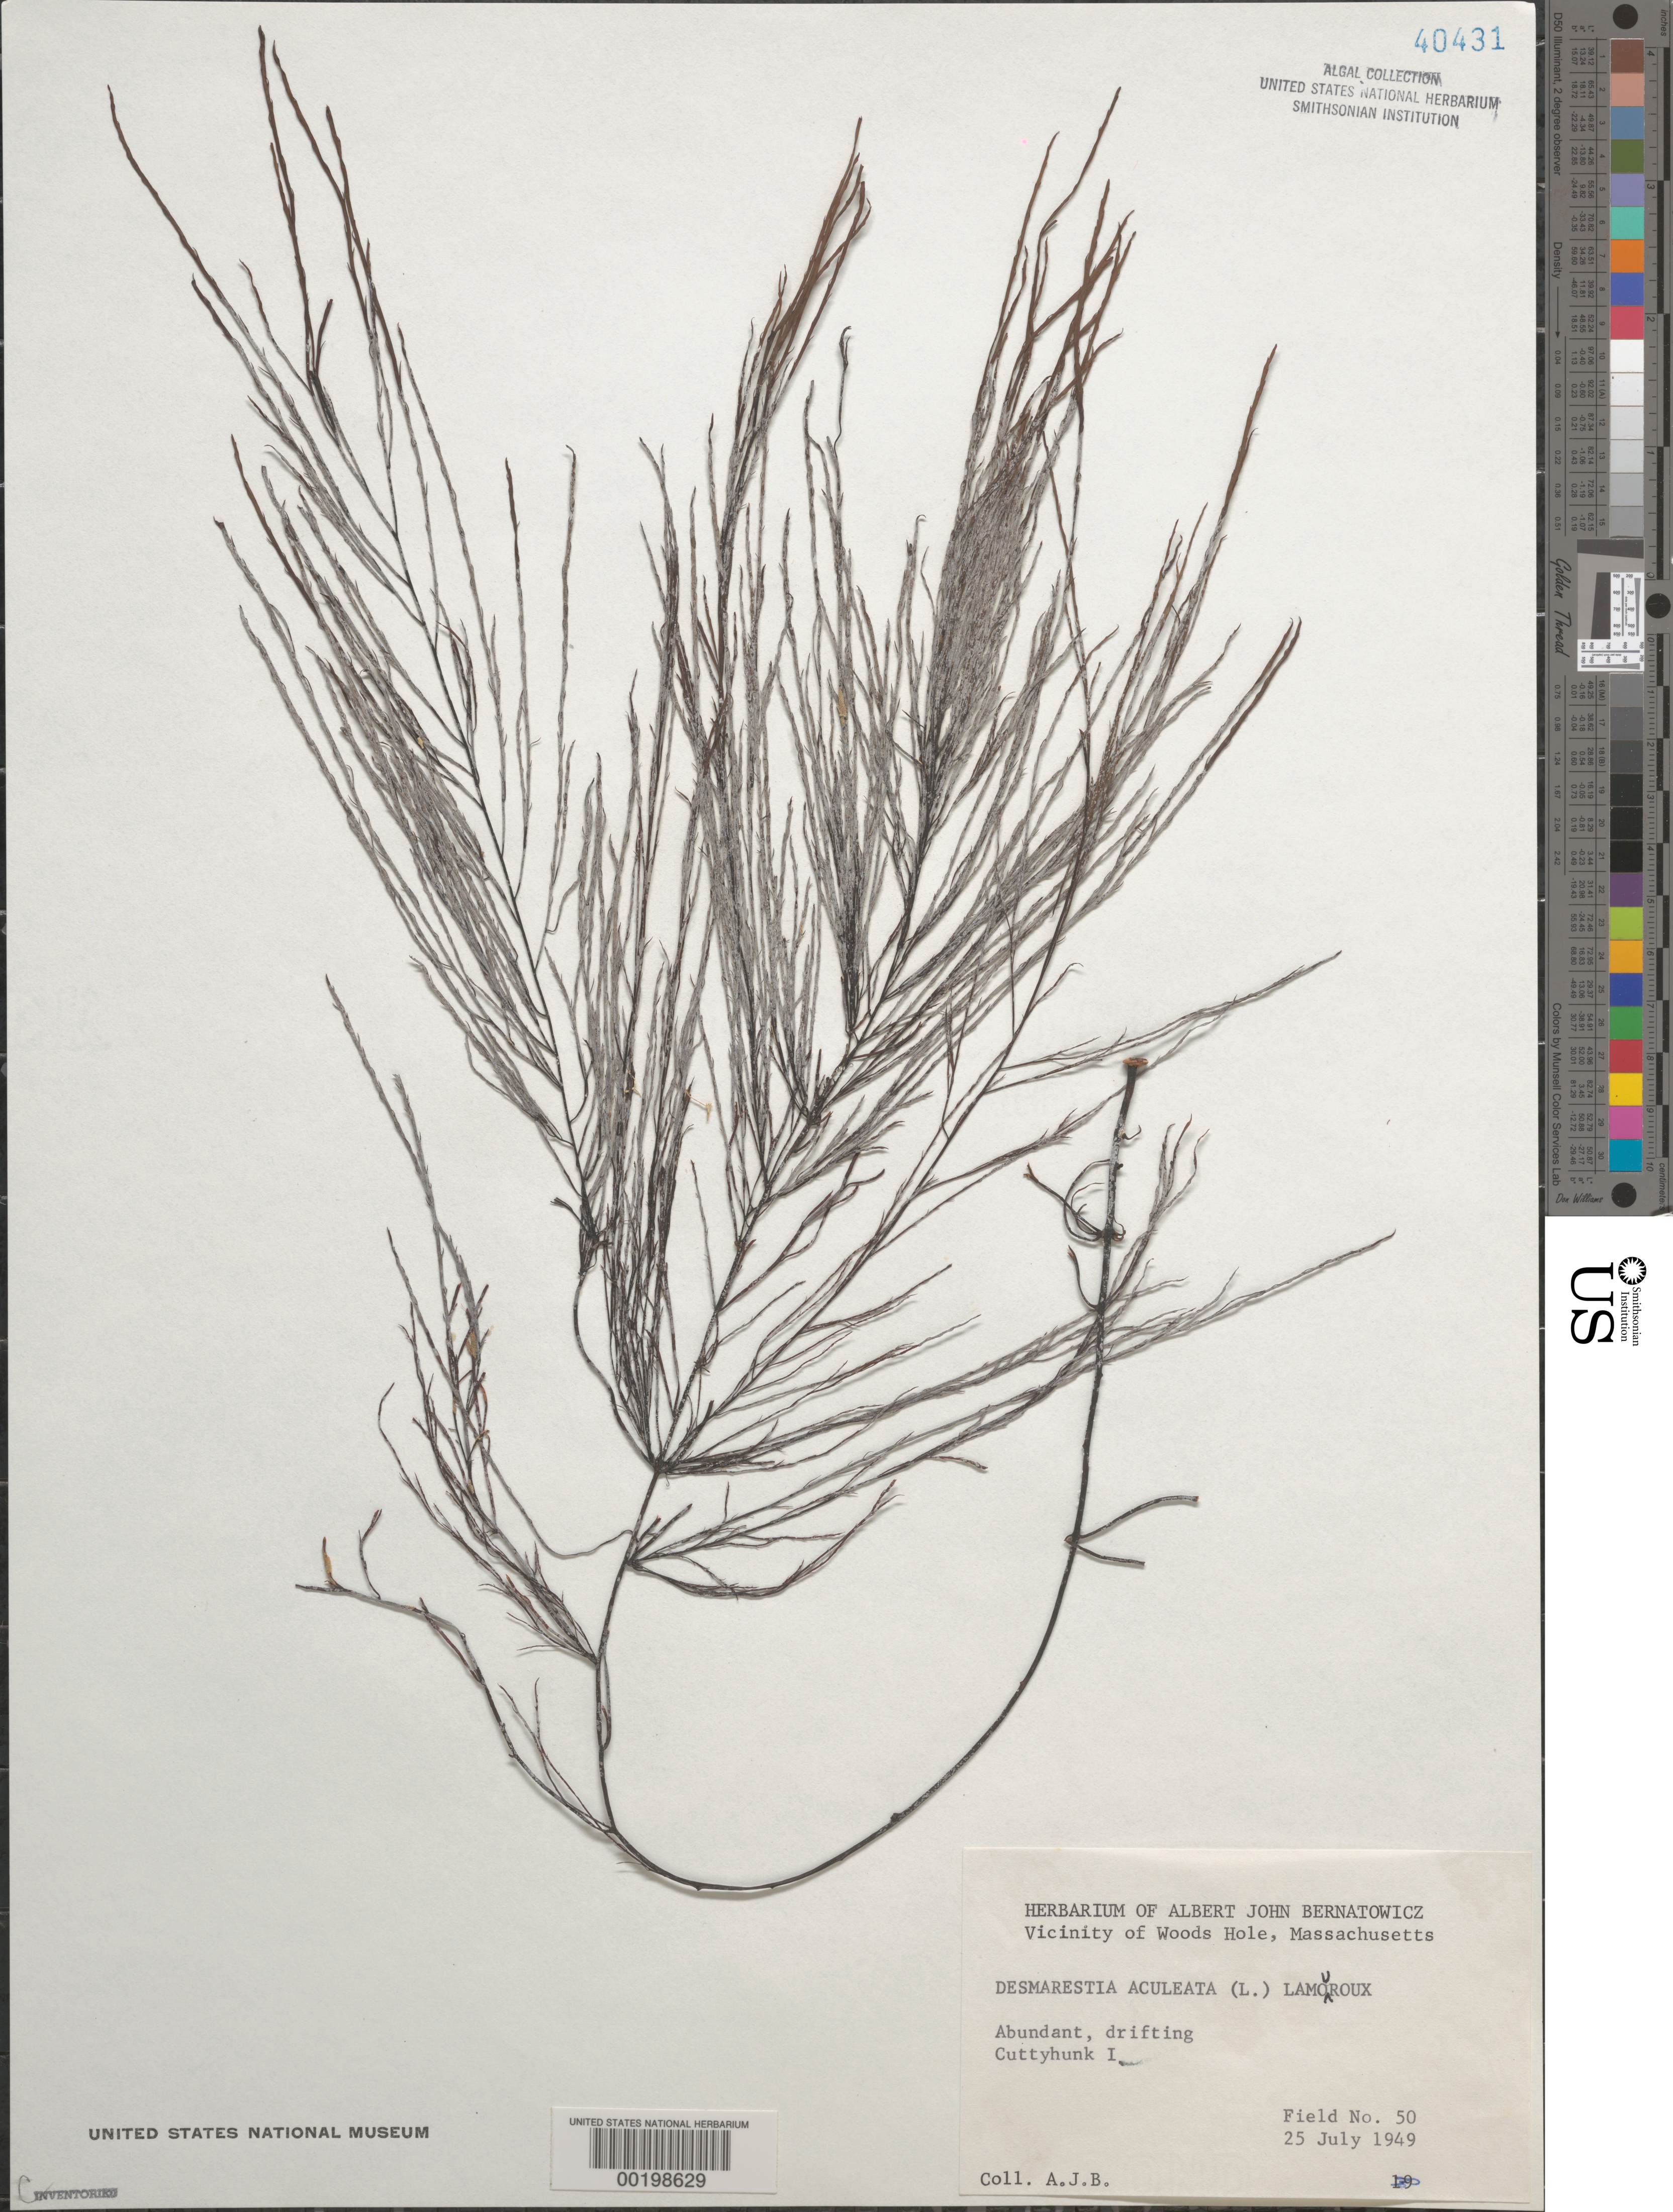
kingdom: Chromista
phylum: Ochrophyta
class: Phaeophyceae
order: Desmarestiales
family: Desmarestiaceae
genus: Desmarestia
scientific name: Desmarestia aculeata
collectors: A. Bernatowicz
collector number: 50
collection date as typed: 25 Jul 1949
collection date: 1949-07-25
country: United States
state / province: Massachusetts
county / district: Dukes County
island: Cuttyhunk Island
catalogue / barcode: US 40431